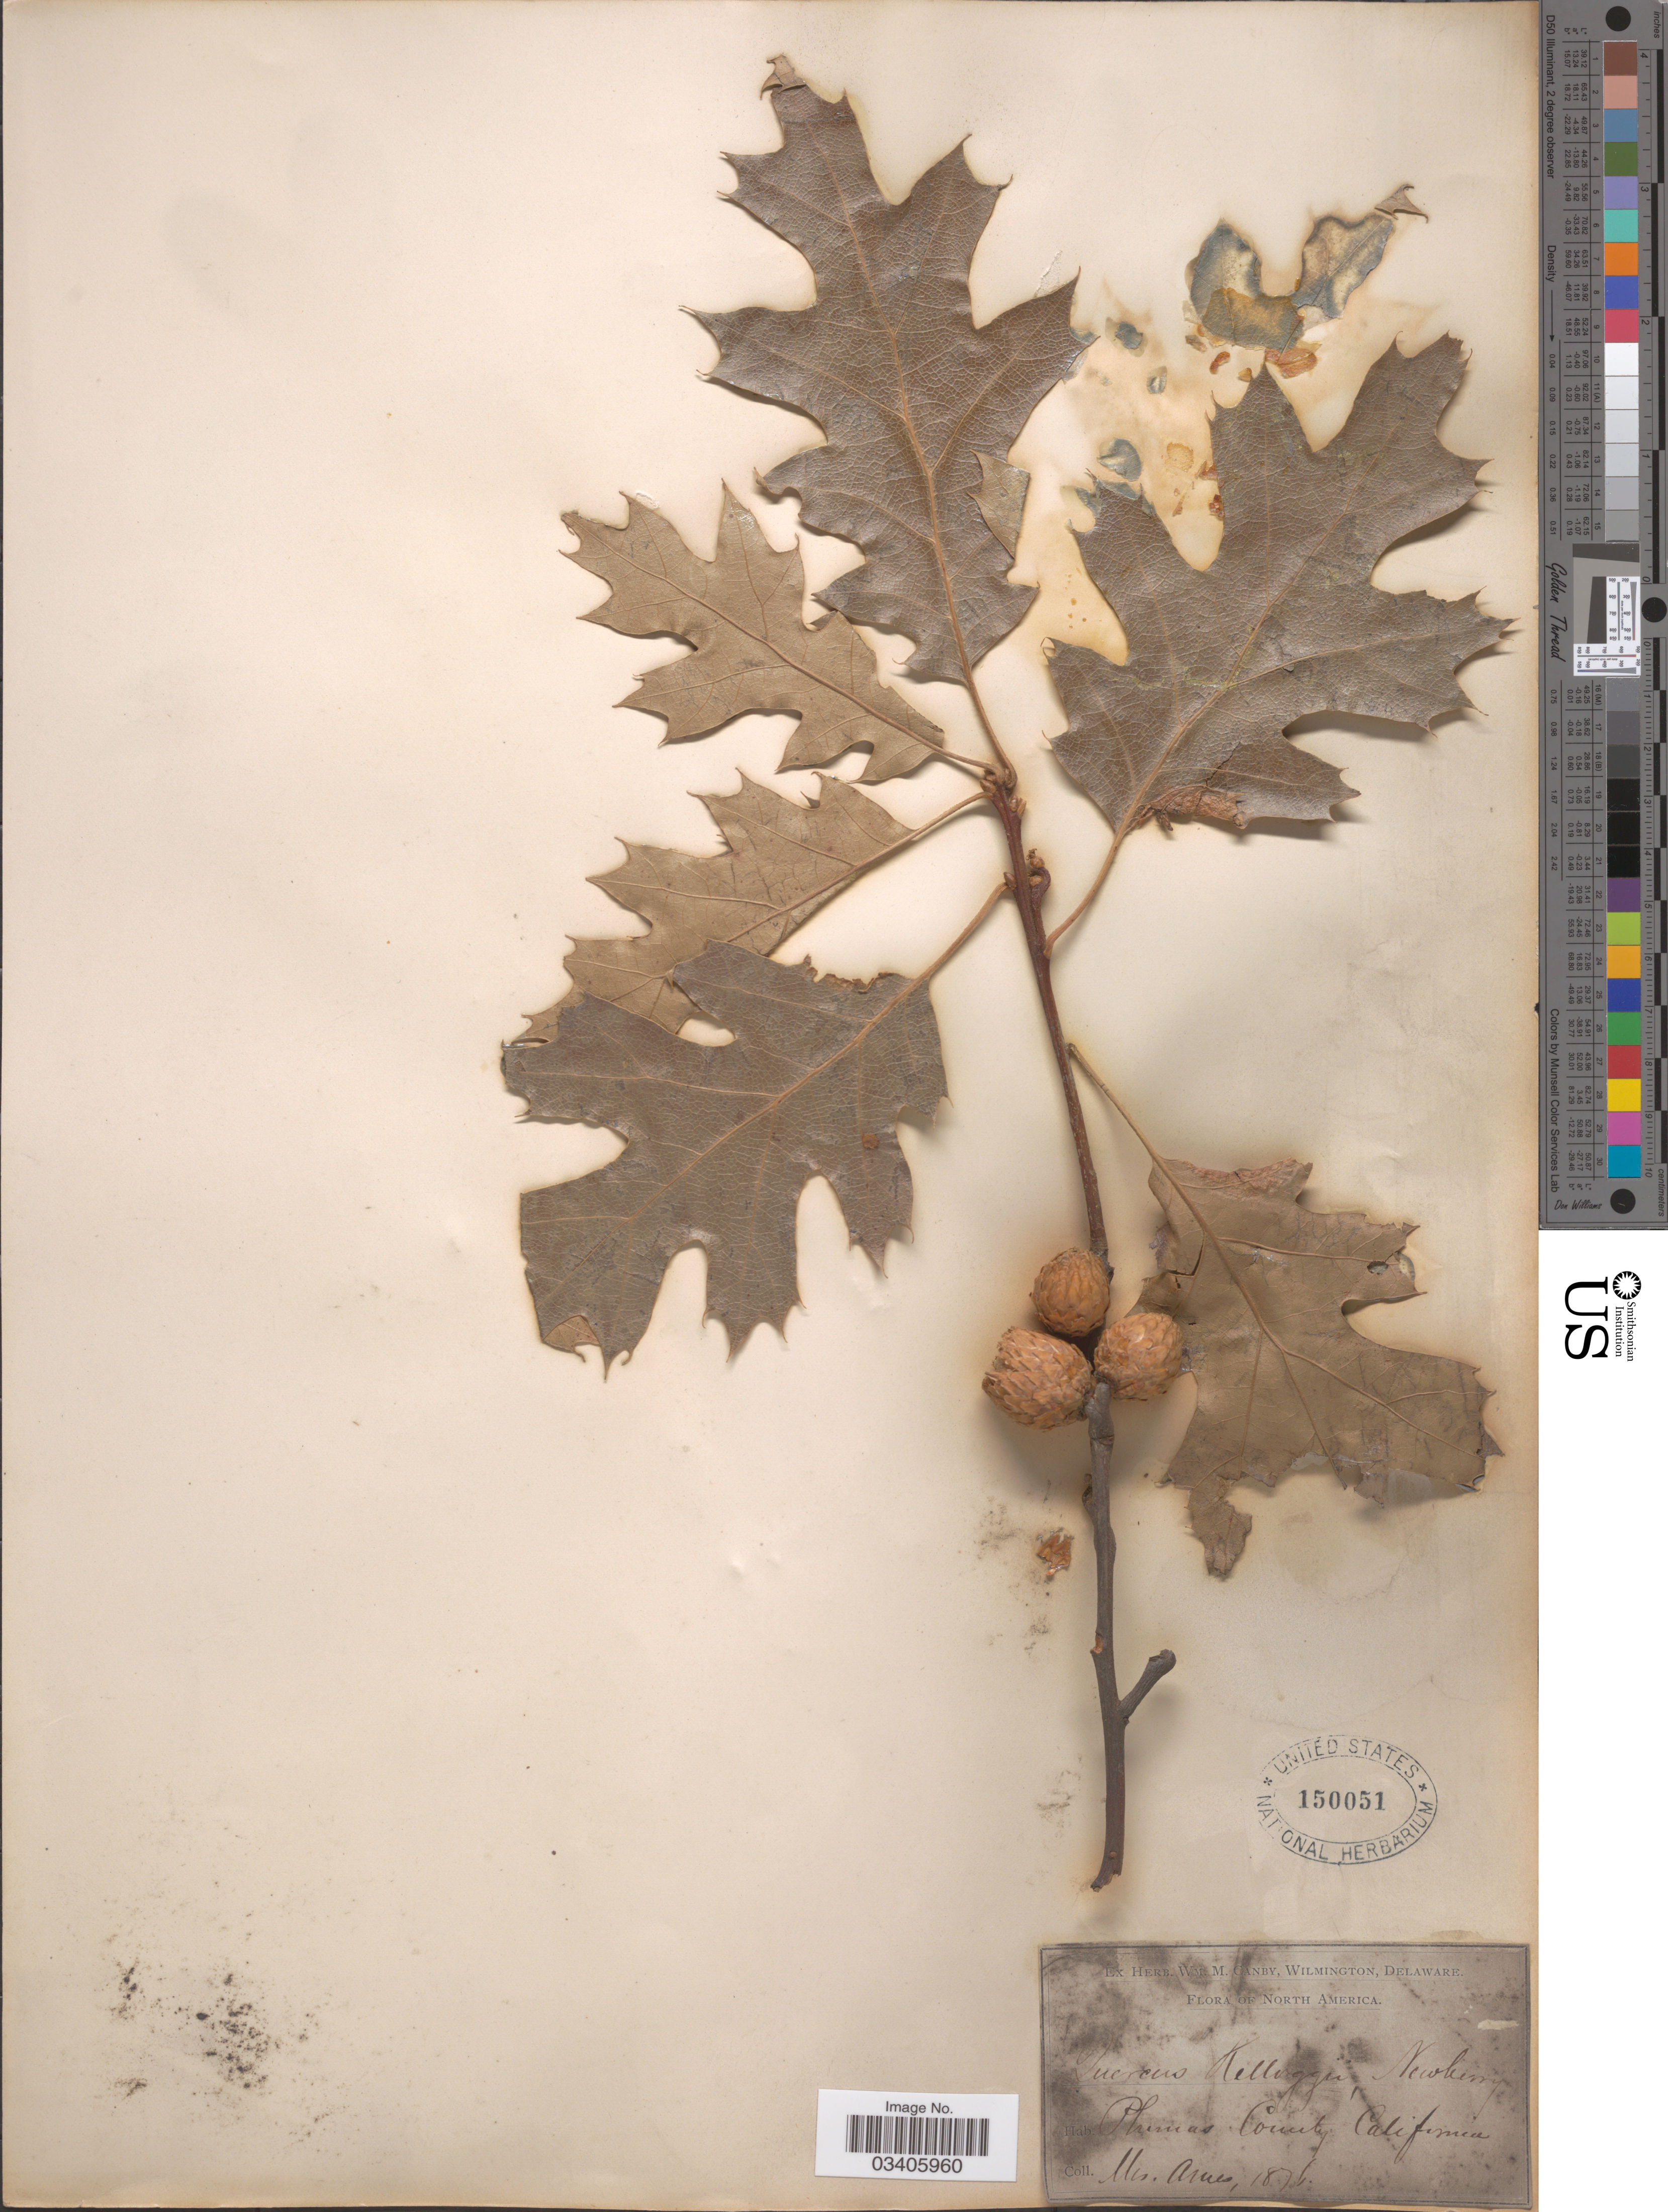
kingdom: Plantae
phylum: Tracheophyta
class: Magnoliopsida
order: Fagales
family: Fagaceae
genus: Quercus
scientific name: Quercus kelloggii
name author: Newb.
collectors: -- Ames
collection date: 1876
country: United States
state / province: California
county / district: Plumas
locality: Plumas County.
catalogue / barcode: US 150051